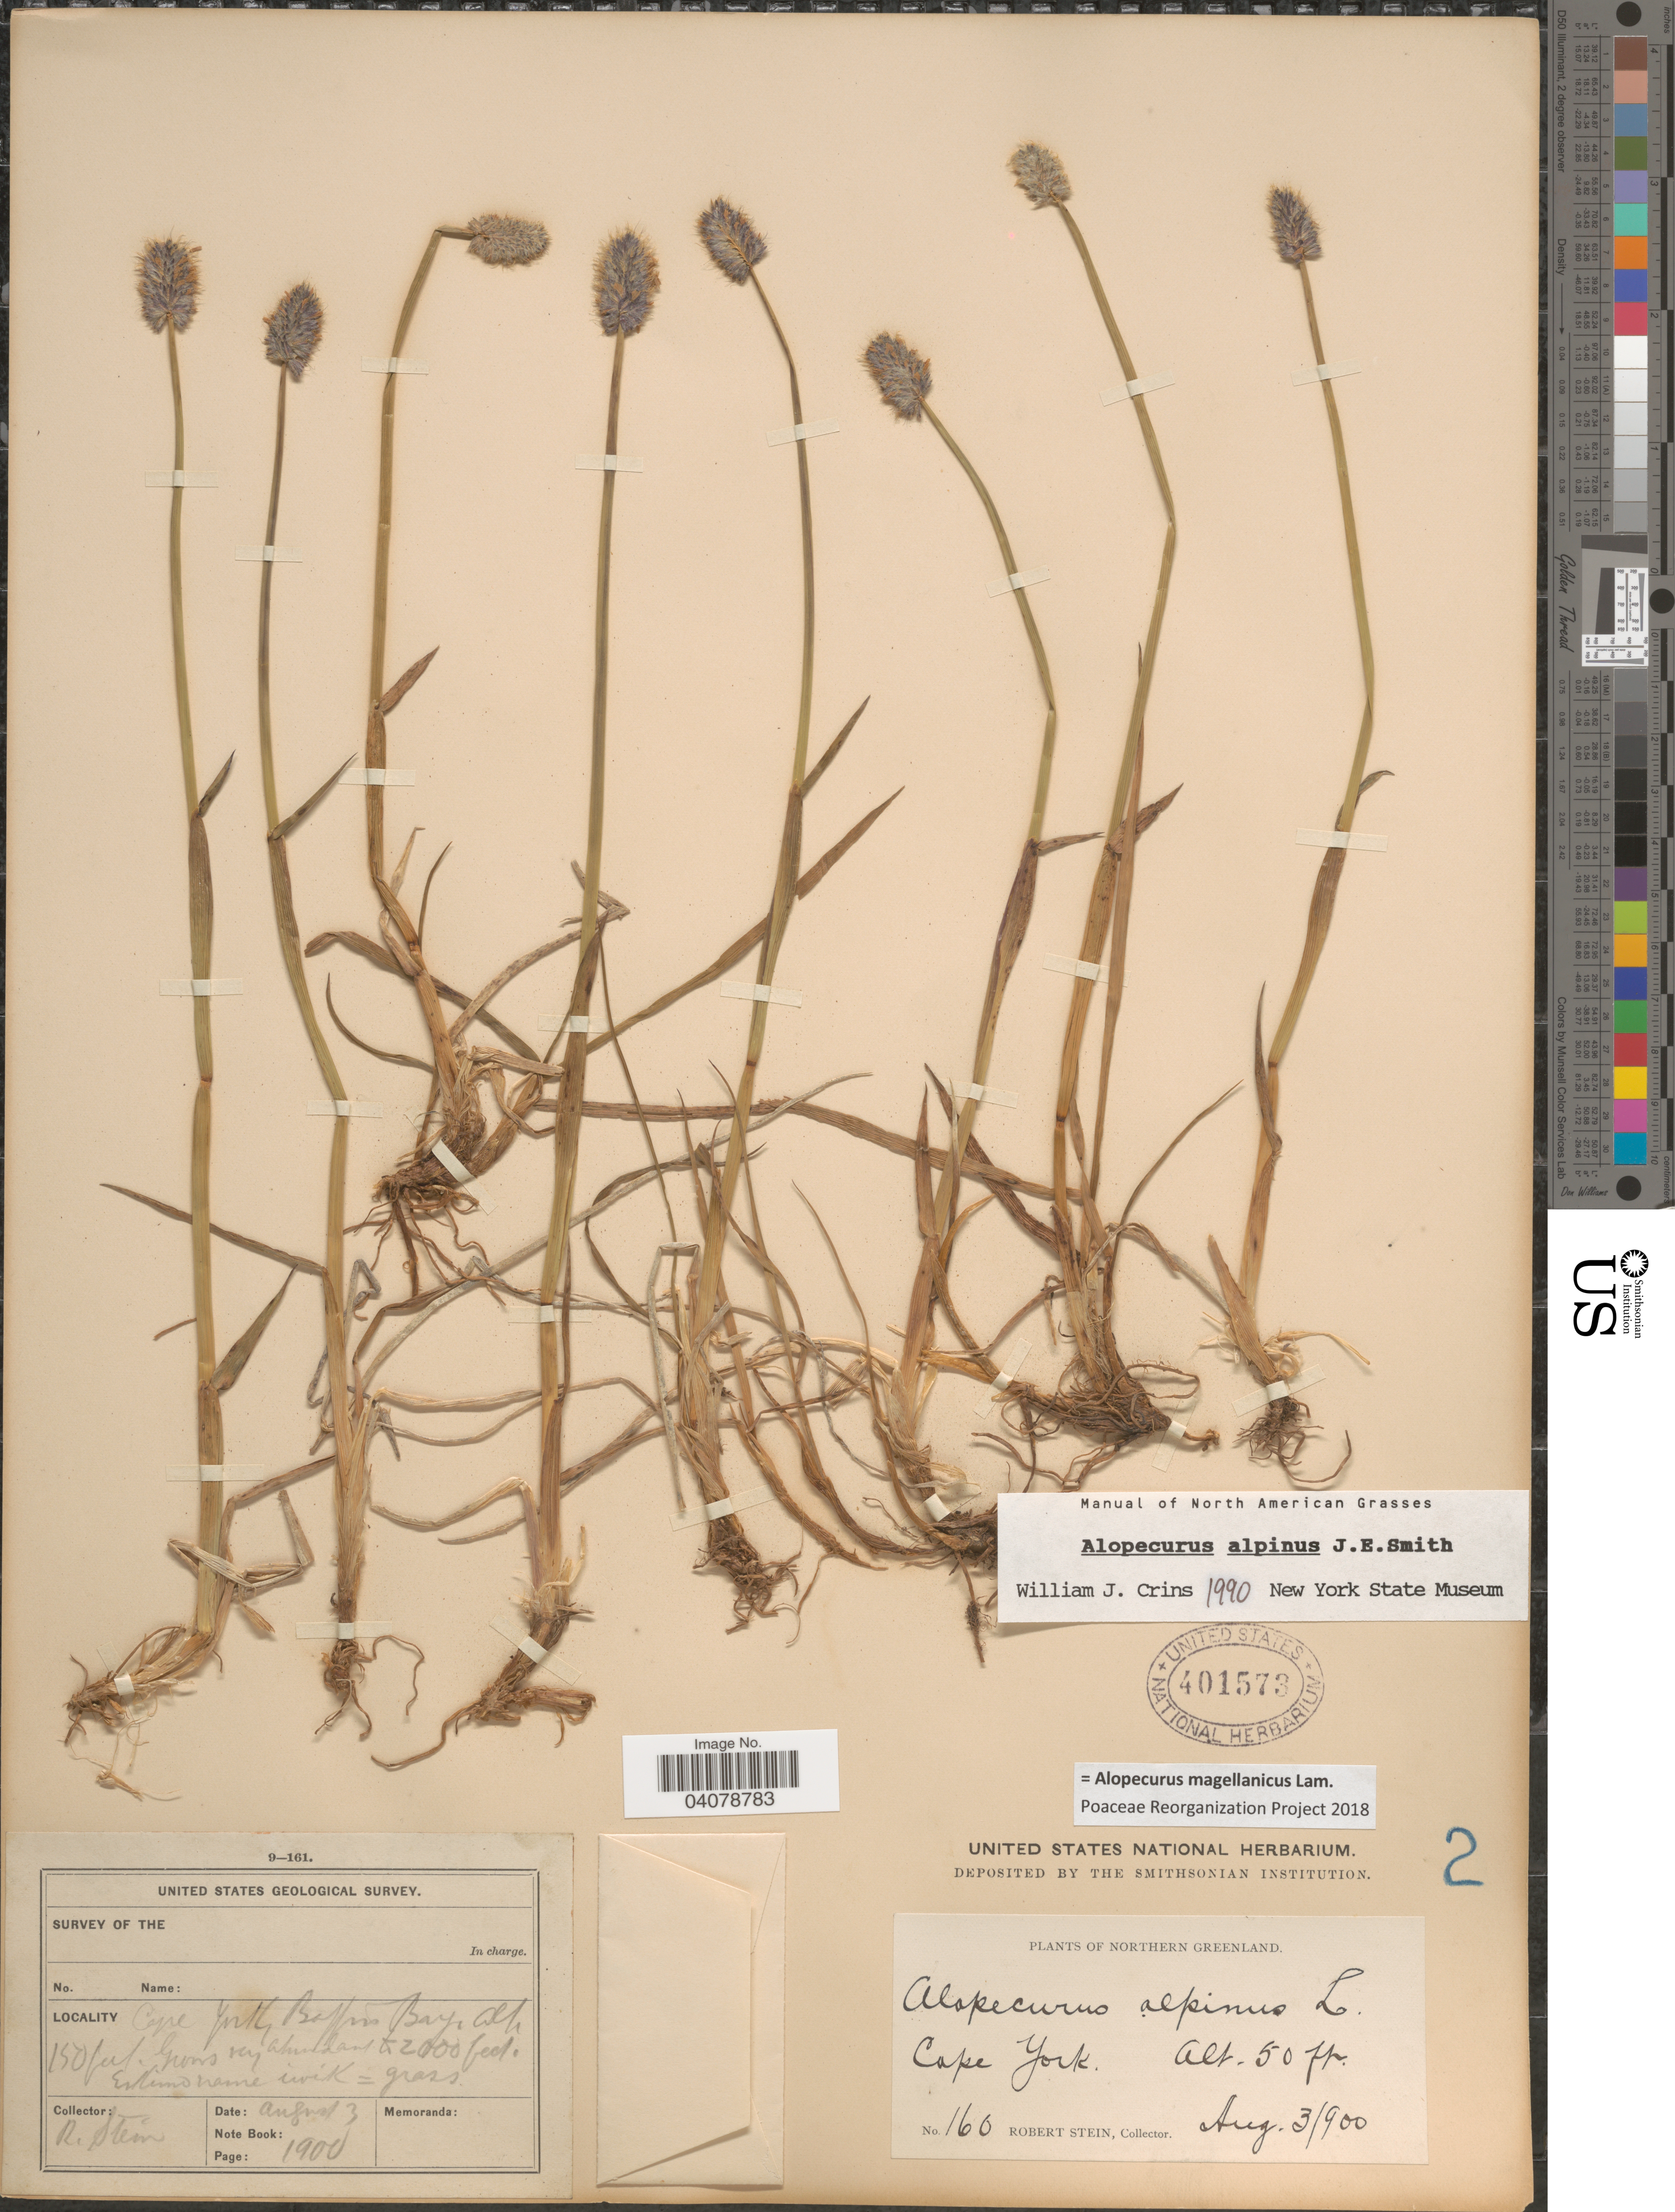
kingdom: Plantae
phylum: Tracheophyta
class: Liliopsida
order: Poales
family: Poaceae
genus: Alopecurus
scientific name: Alopecurus magellanicus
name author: Lam.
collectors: R. Stein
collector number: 160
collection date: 1900-08-03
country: Greenland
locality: United States Geological Survey. Northern Greenland. Cape York. Baffin Bay.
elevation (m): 15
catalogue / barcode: US 401573